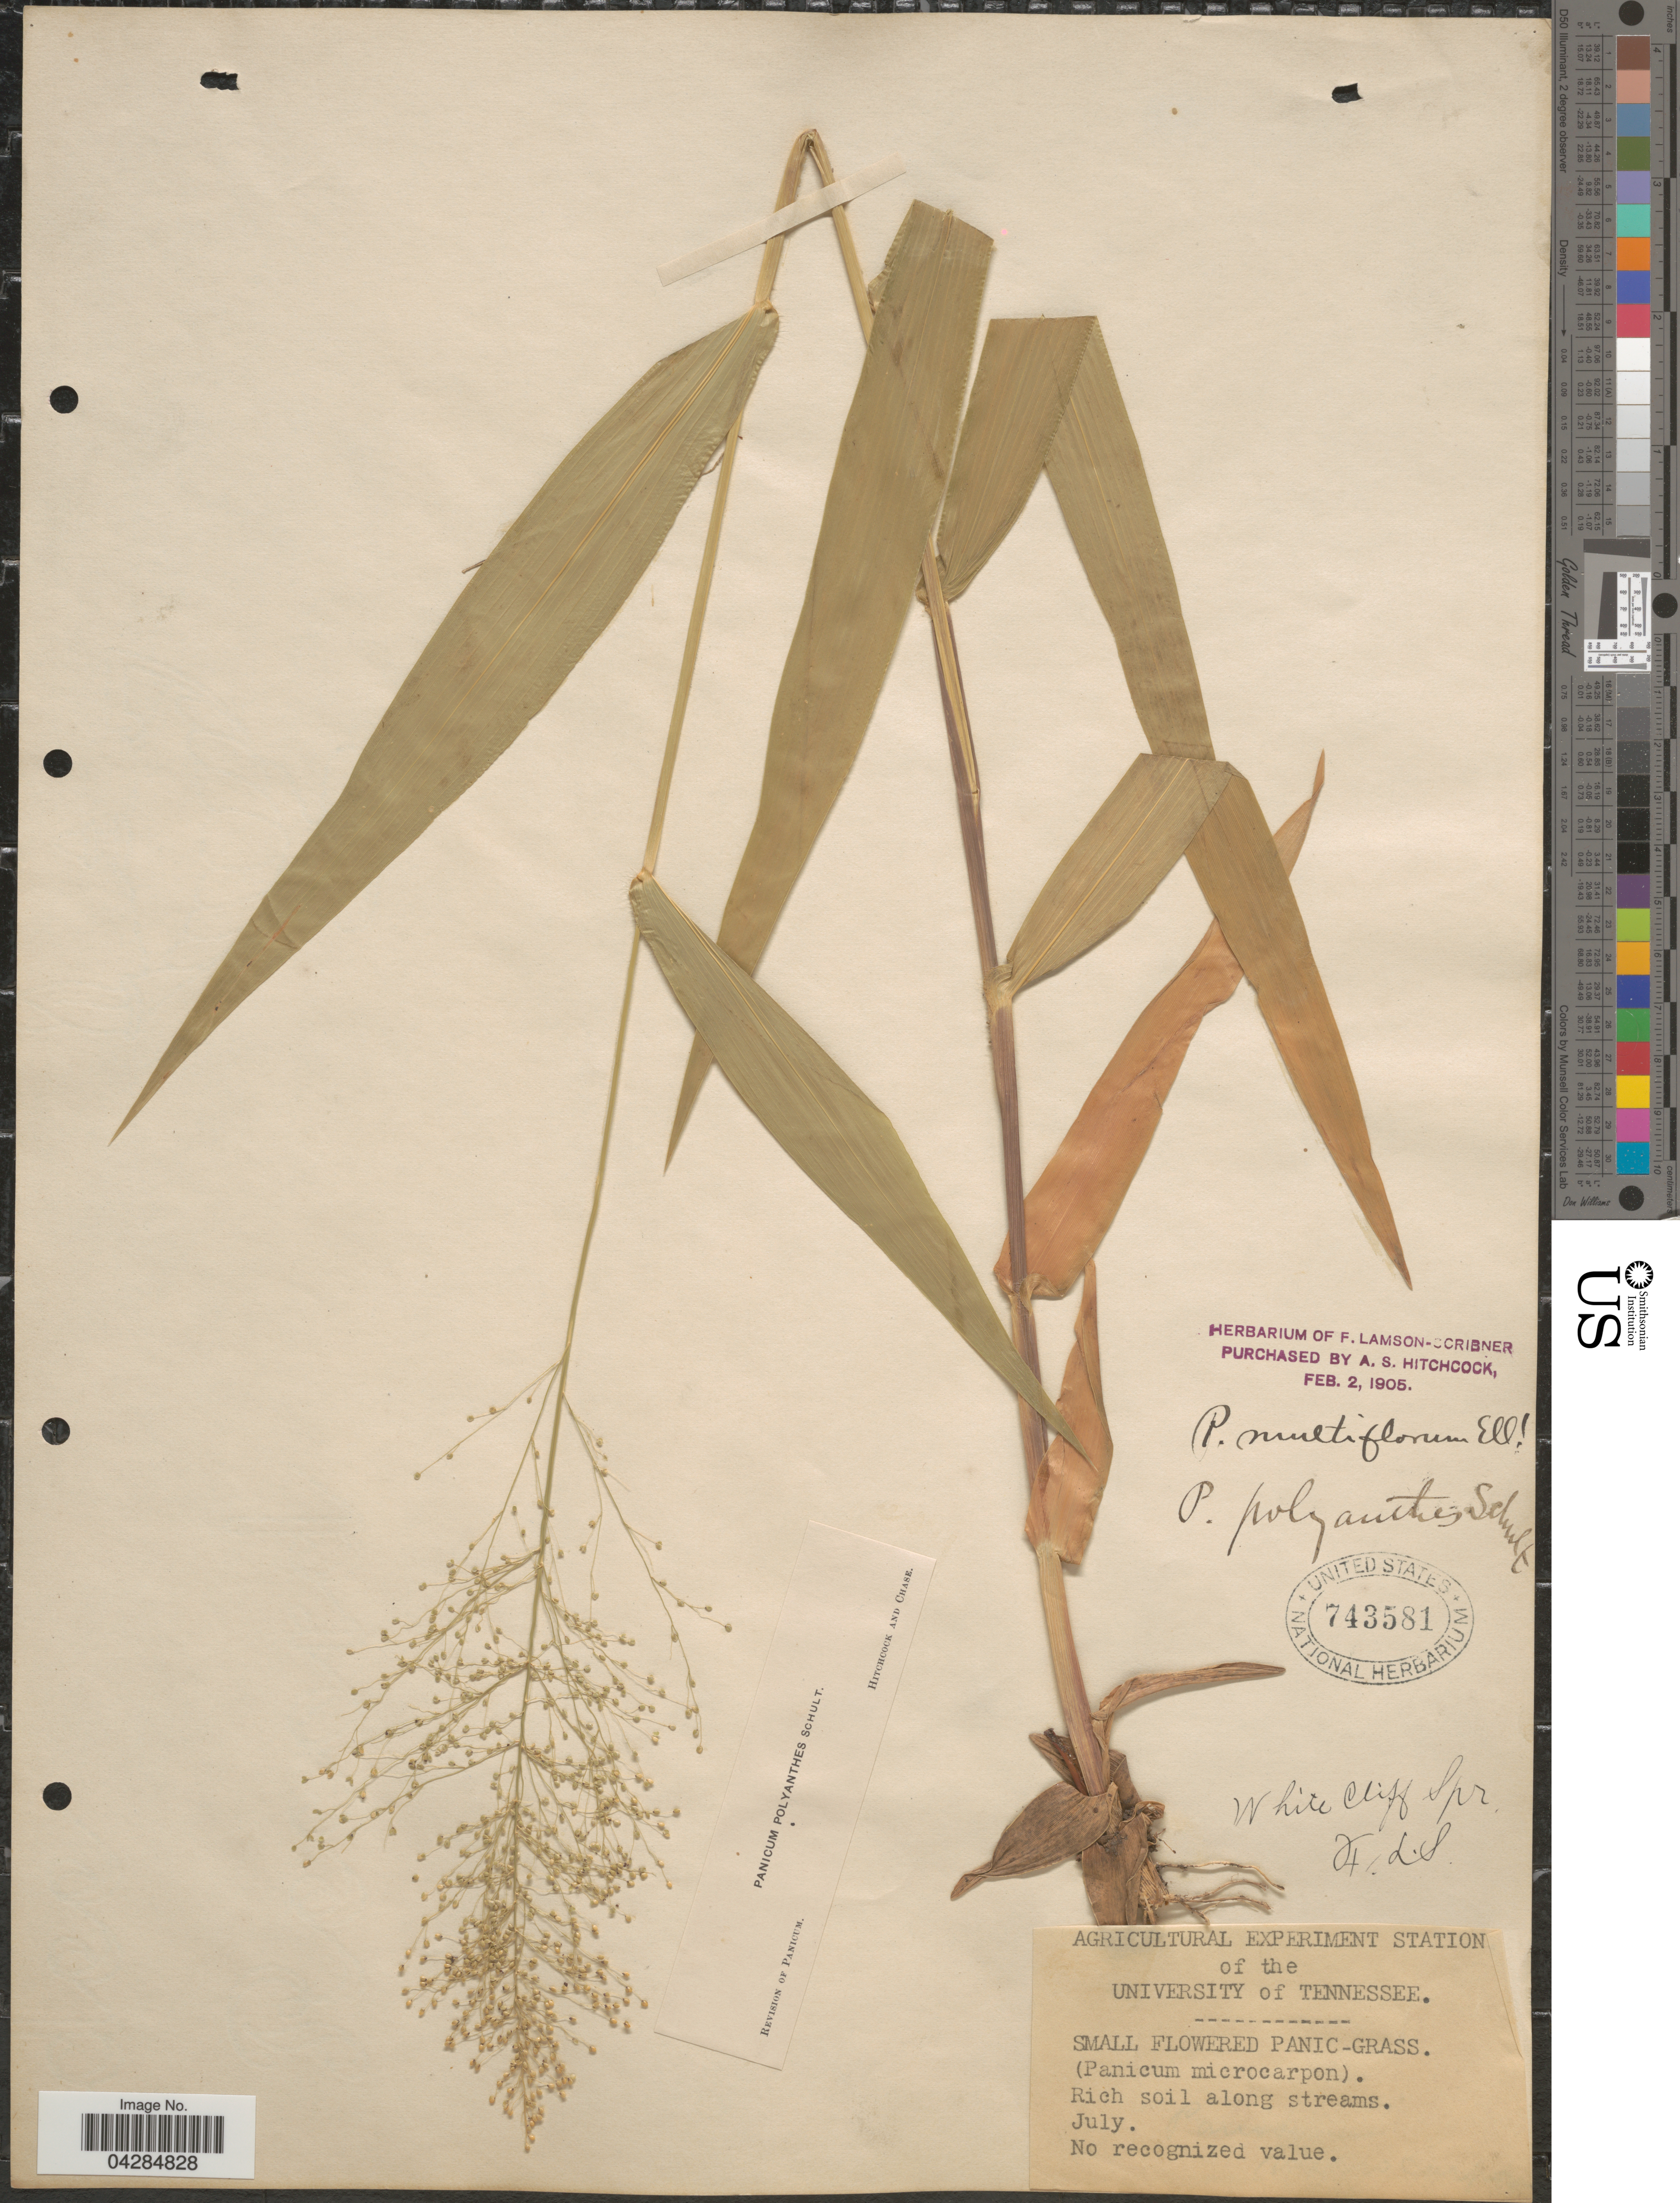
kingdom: Plantae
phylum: Tracheophyta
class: Liliopsida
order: Poales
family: Poaceae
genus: Dichanthelium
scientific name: Dichanthelium polyanthes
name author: (Schult.) Mohlenbr.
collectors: F. Lamson-Scribner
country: United States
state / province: Tennessee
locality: White Cliff Spr.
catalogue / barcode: US 743581